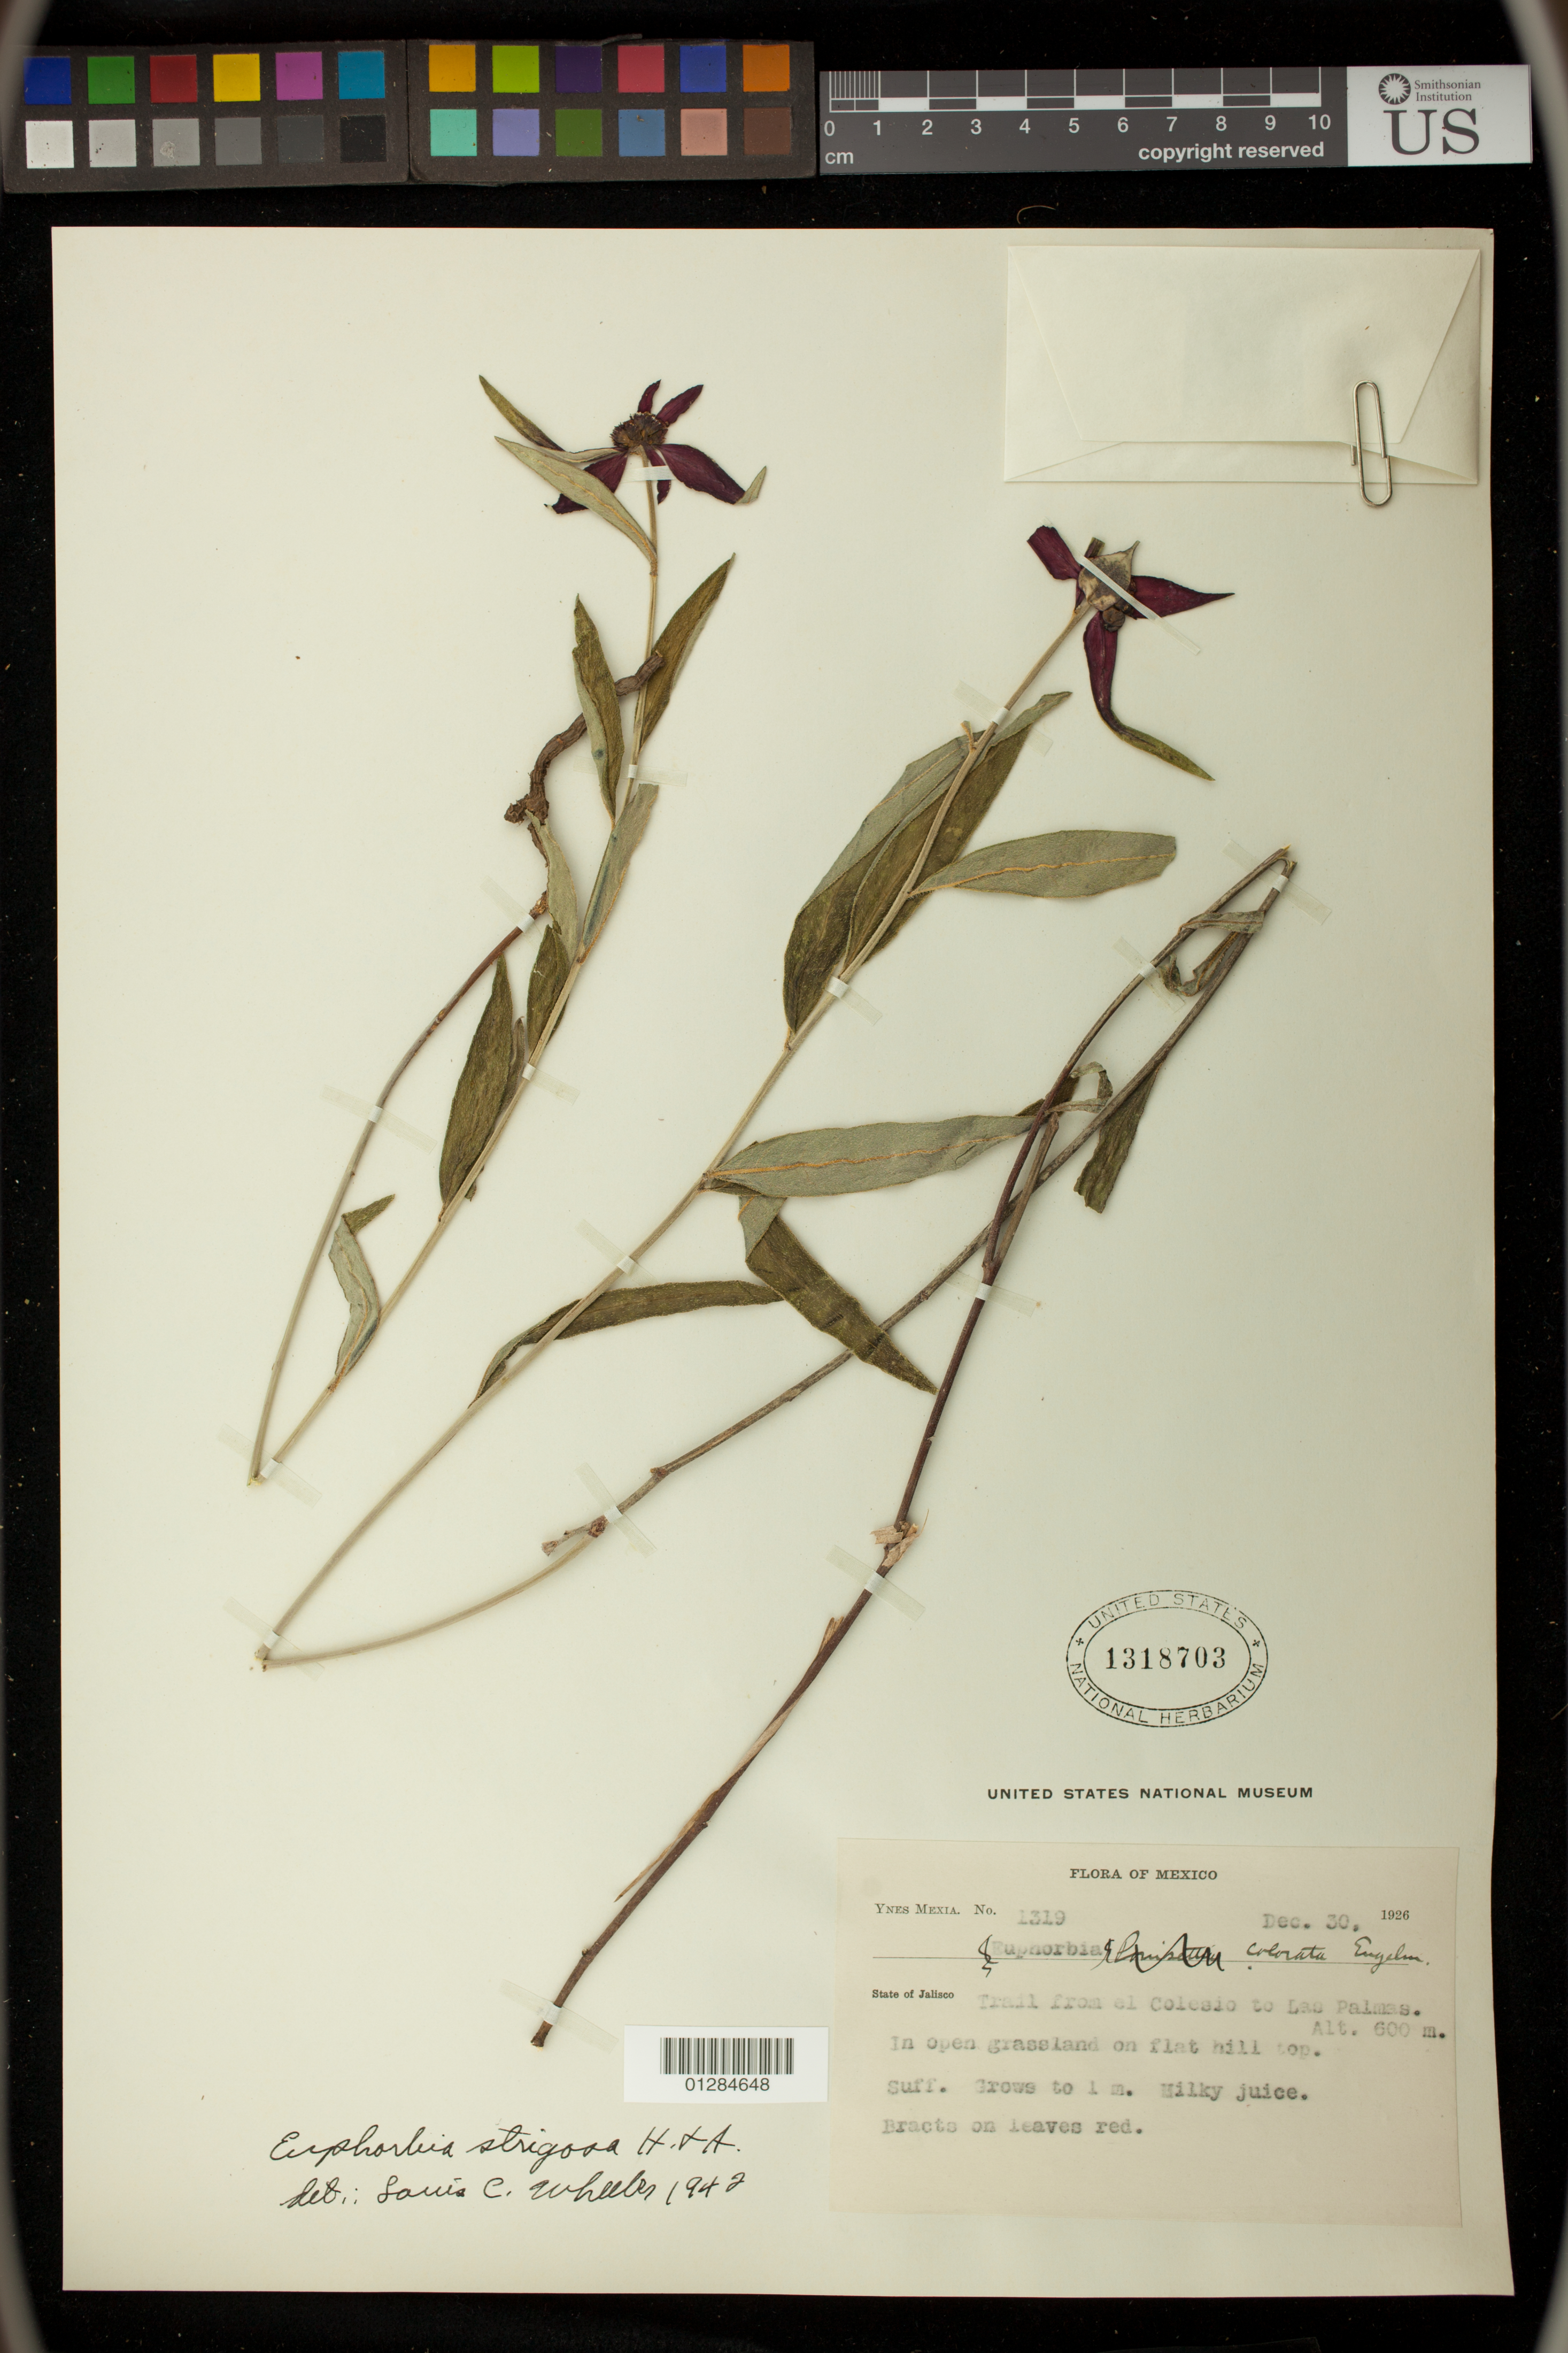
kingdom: Plantae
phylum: Tracheophyta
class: Magnoliopsida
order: Malpighiales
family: Euphorbiaceae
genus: Euphorbia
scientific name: Euphorbia strigosa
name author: Hook. & Arn.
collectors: Y. Mexia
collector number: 1319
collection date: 1926-12-30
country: Mexico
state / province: Jalisco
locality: Trail from el Colesio to Las Palmas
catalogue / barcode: US 1318703